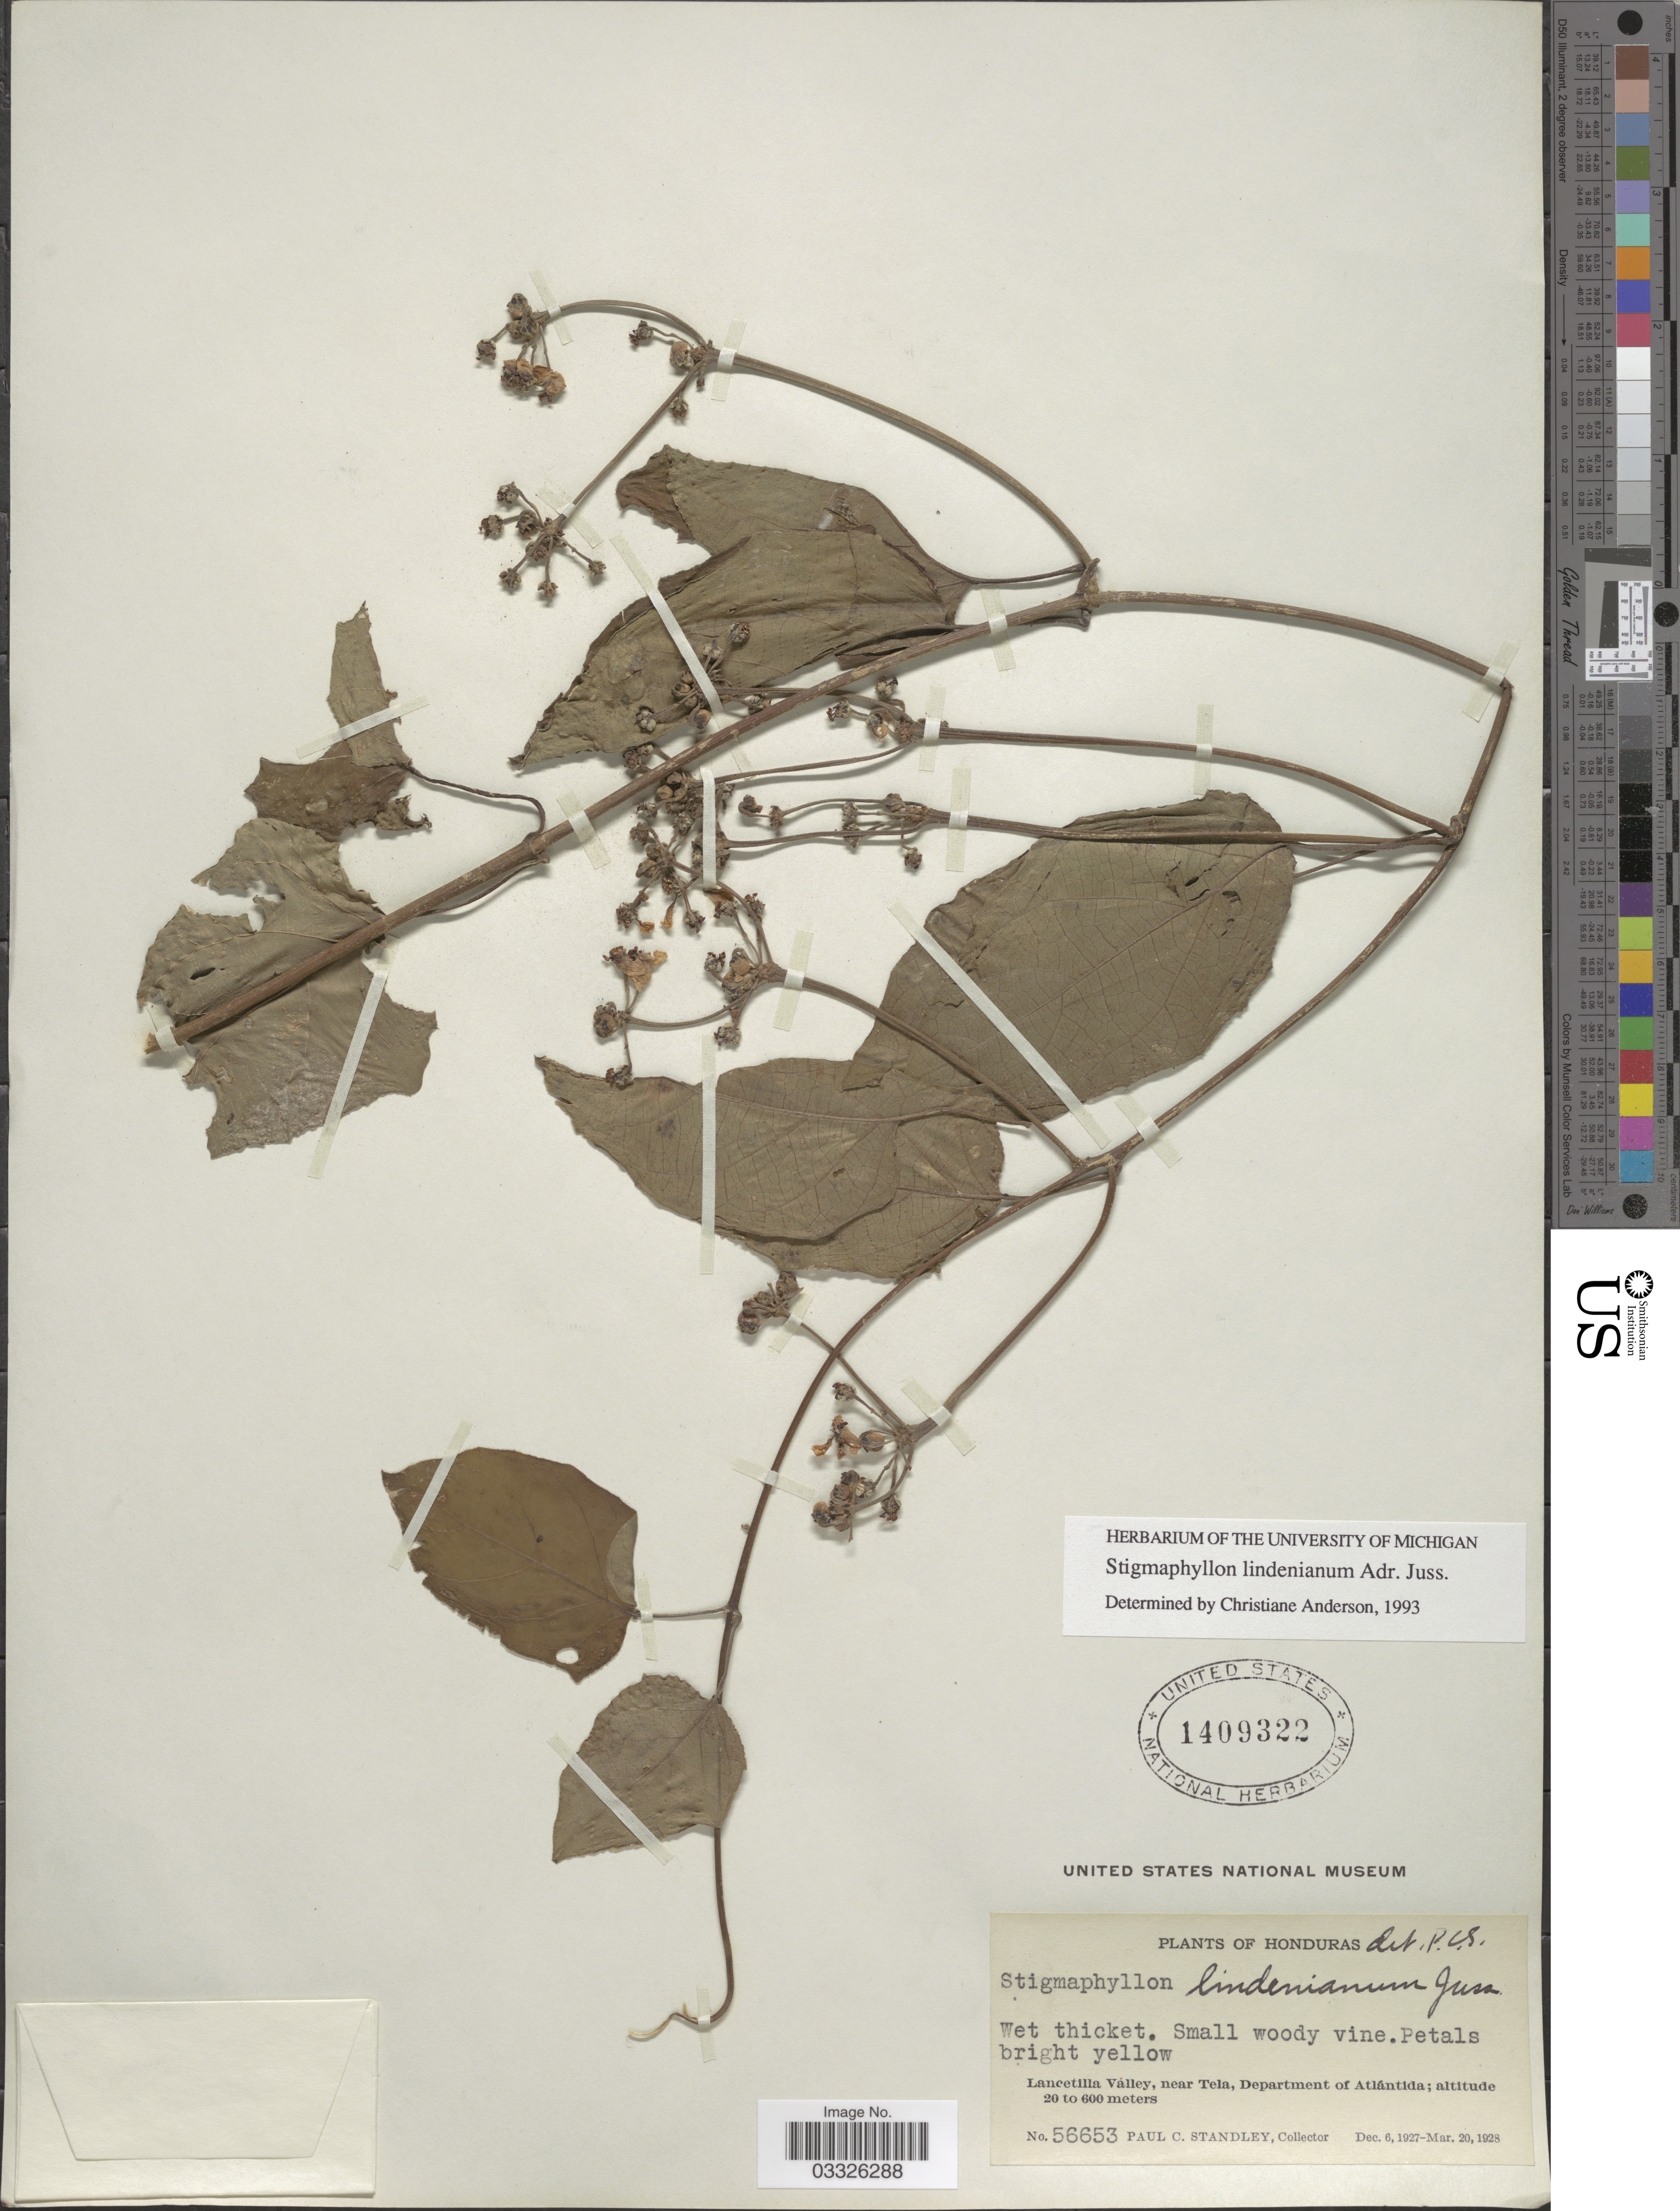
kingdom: Plantae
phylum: Tracheophyta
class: Magnoliopsida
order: Malpighiales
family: Malpighiaceae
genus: Stigmaphyllon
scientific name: Stigmaphyllon lindenianum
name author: A. Juss.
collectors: P. C. Standley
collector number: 56653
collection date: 1927-12-06/1928-03-20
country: Honduras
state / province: Atlántida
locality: Lancetilla Valley, near Tela, Department of Atlántida.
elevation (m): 20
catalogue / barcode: US 1409322